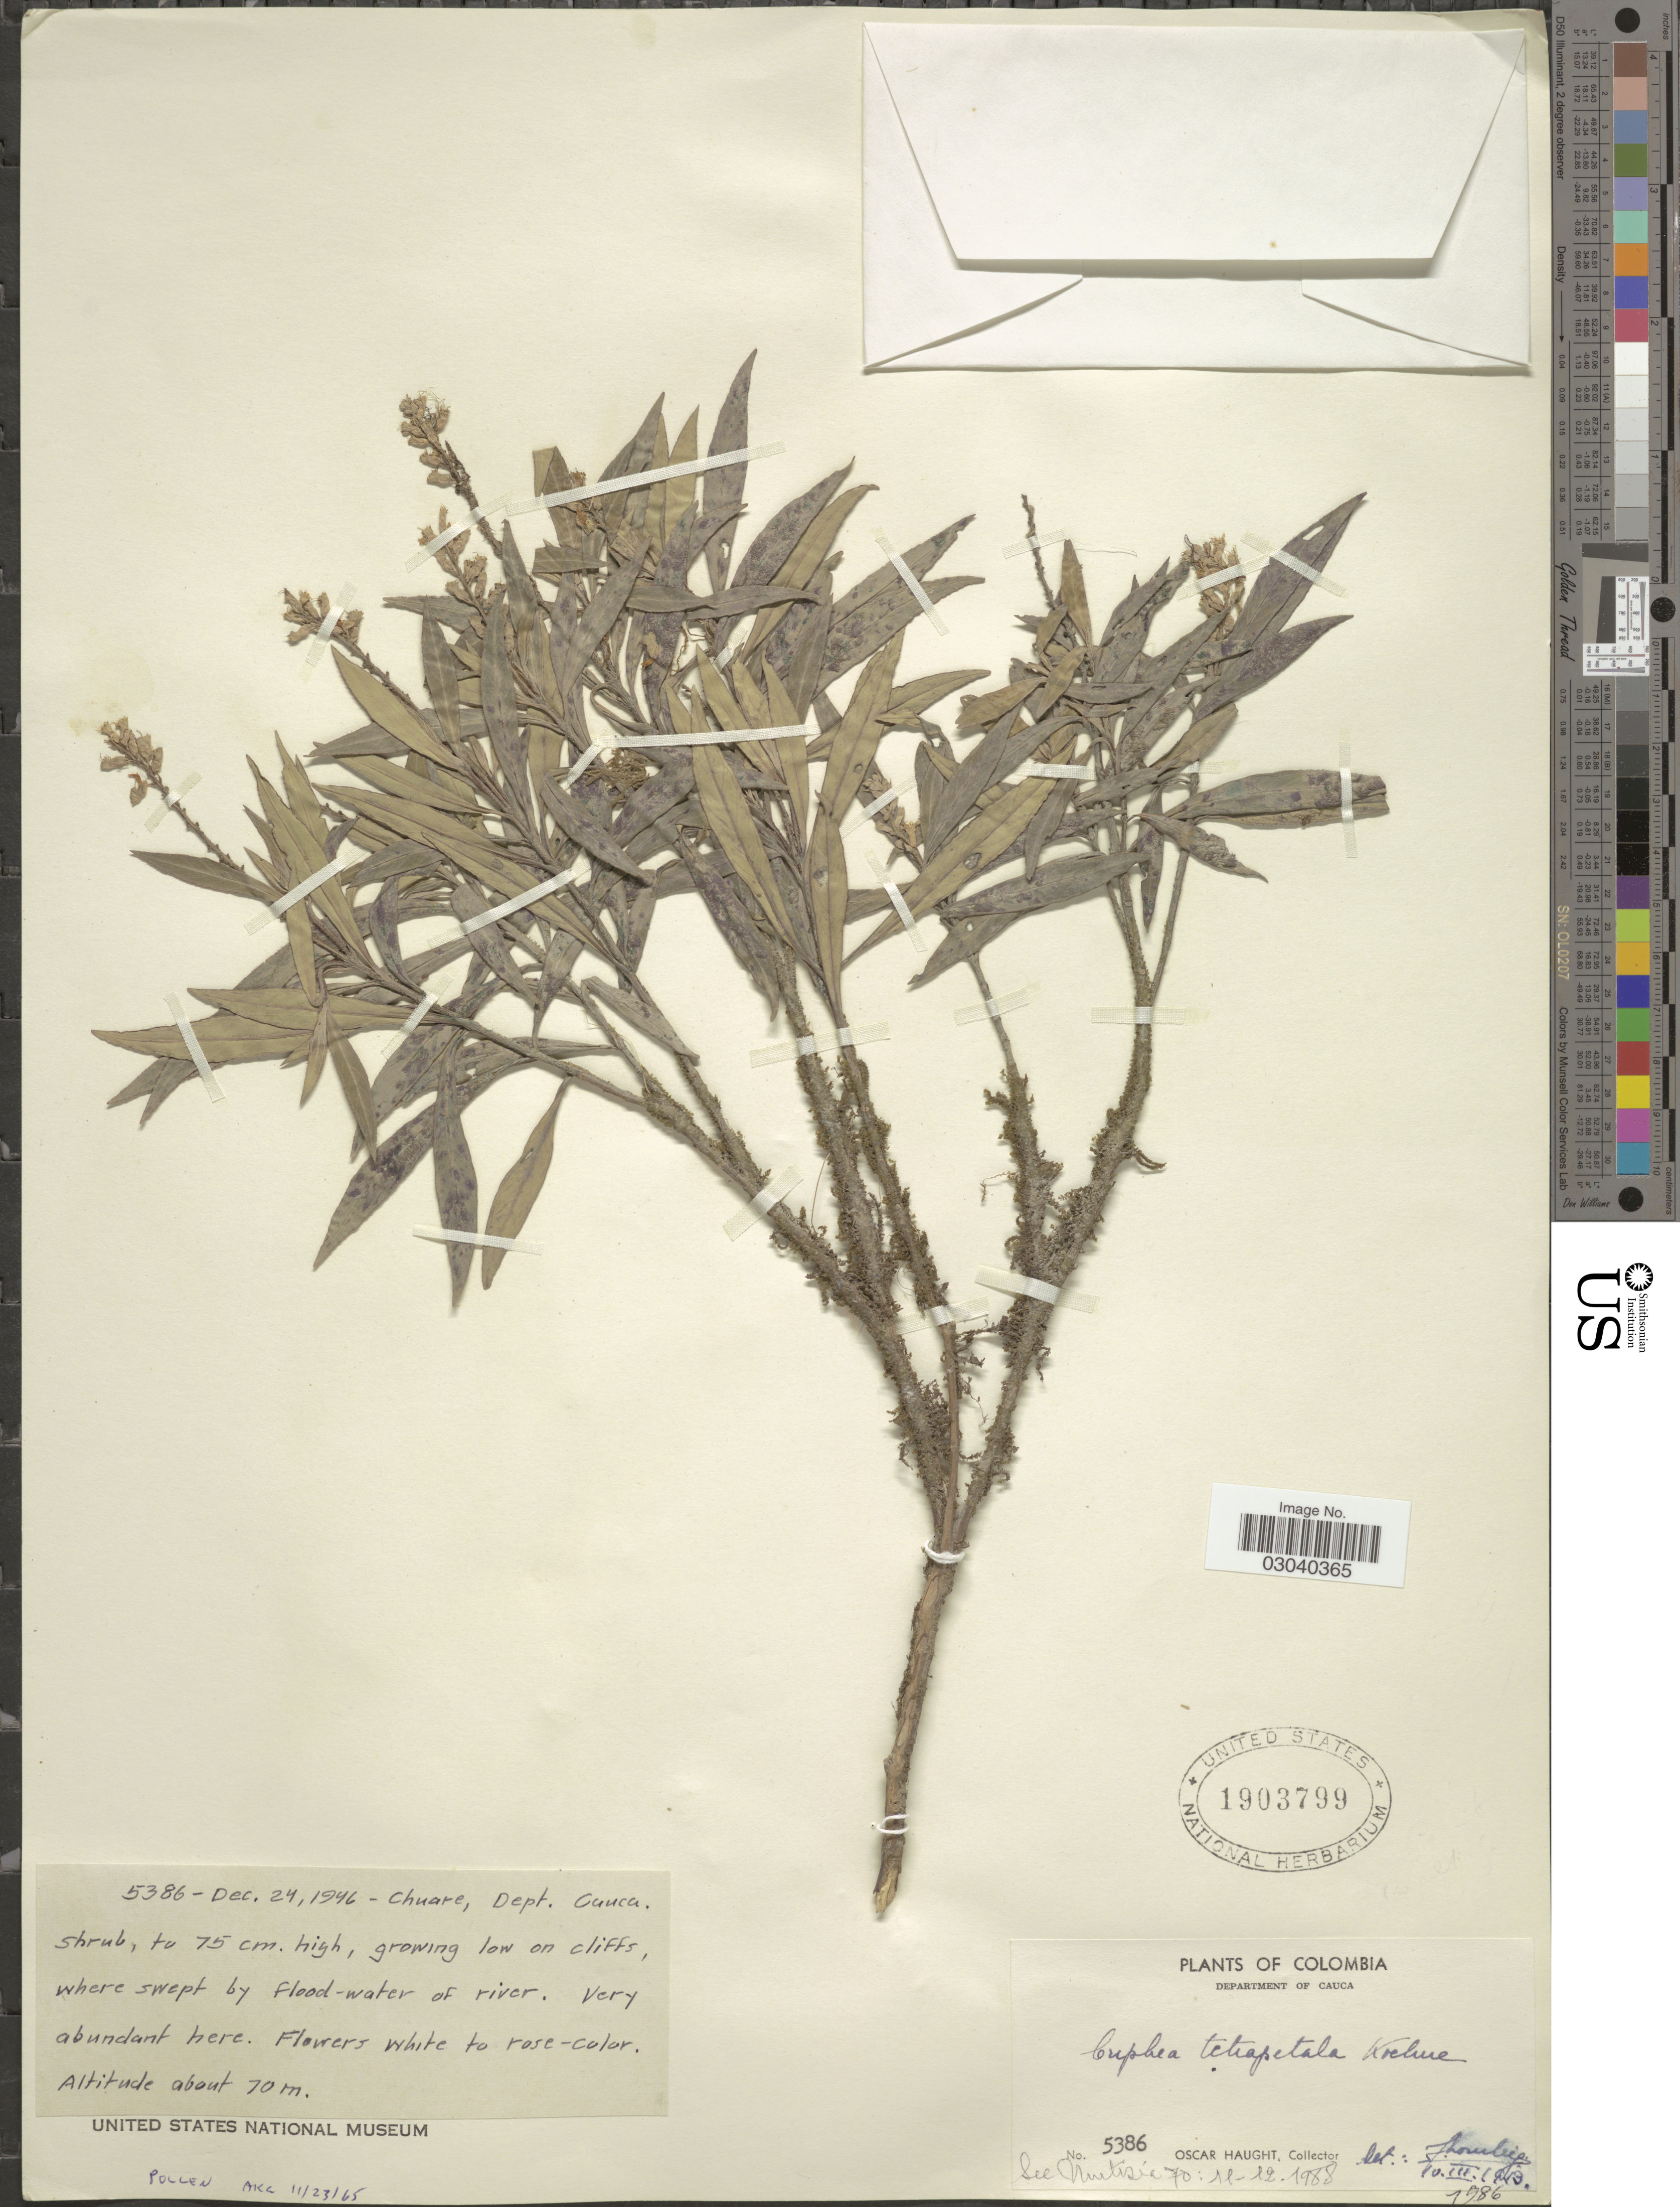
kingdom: Plantae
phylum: Tracheophyta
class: Magnoliopsida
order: Myrtales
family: Lythraceae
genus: Cuphea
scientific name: Cuphea tetrapetala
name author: Koehne in Mart.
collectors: O. L. Haught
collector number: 5386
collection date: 1946-12-24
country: Colombia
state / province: Cauca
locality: Chuare, Dept. Cauca.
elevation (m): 70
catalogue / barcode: US 1903799